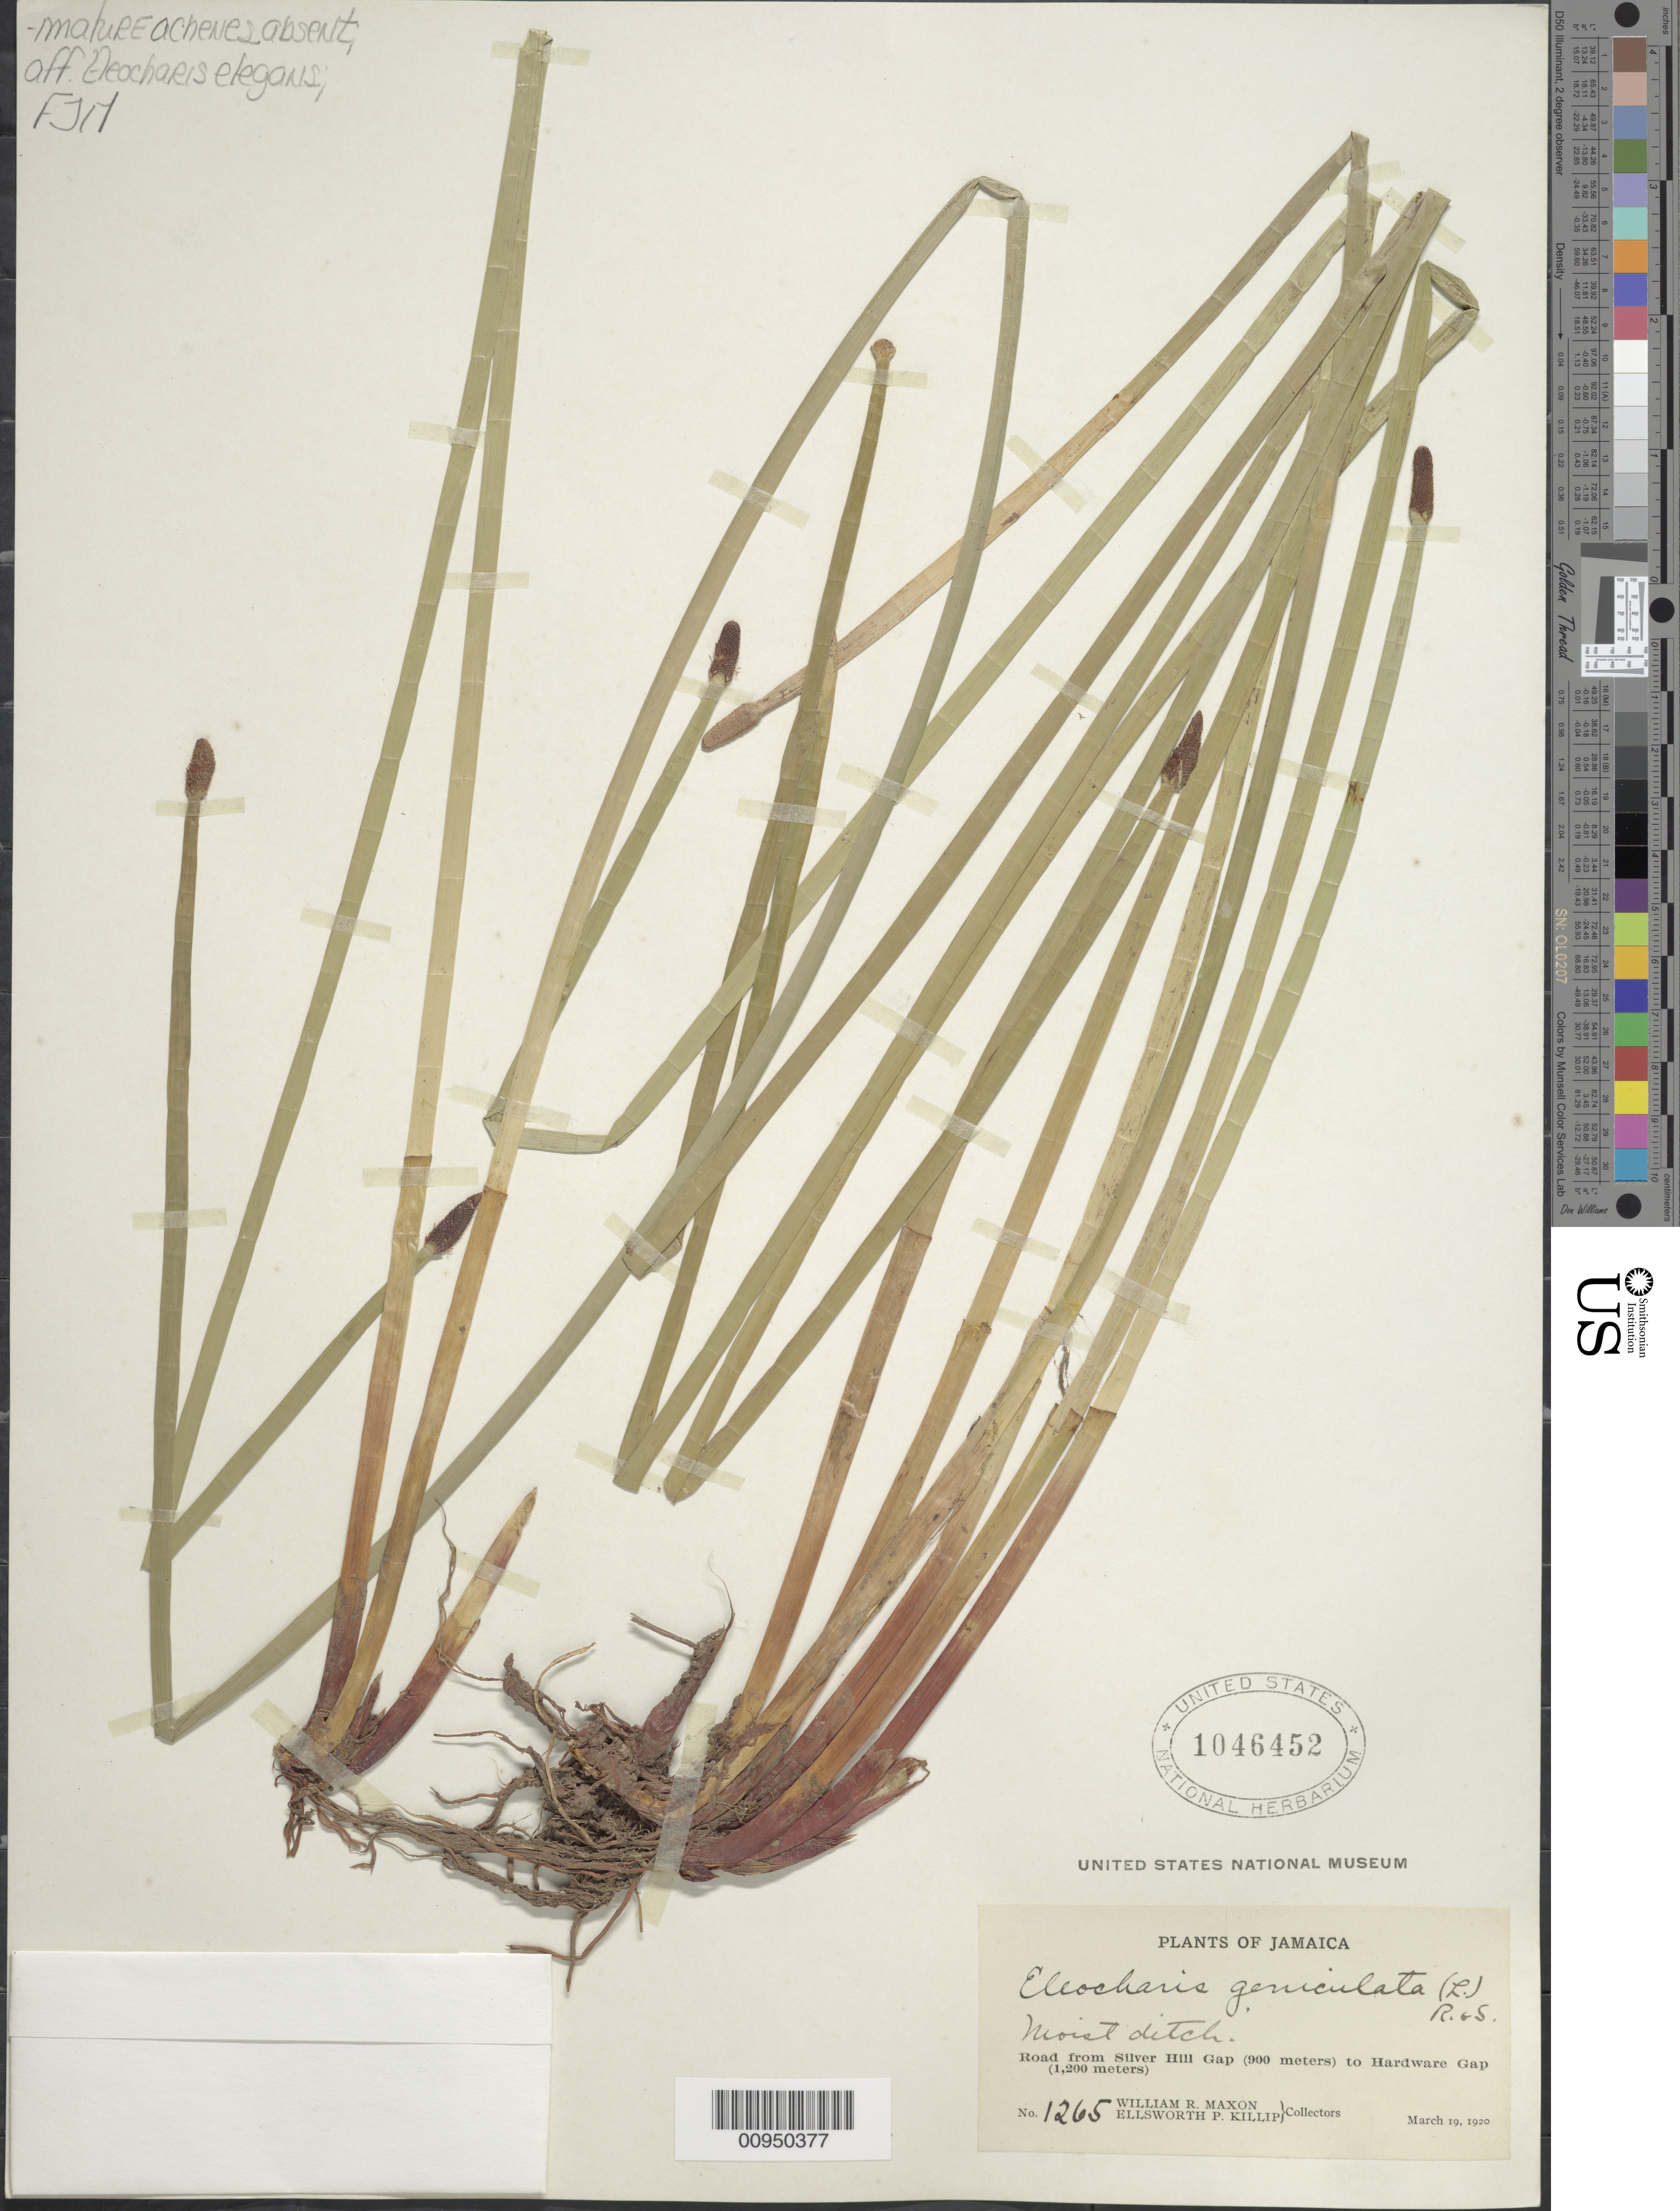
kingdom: Plantae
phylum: Tracheophyta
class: Liliopsida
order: Poales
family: Cyperaceae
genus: Eleocharis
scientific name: Eleocharis elegans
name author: (Kunth) Roem. & Schult.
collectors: W. R. Maxon & E. P. Killip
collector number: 1265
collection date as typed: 19 Mar 1920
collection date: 1920-03-19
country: Jamaica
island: Jamaica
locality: Road from Silver Hill Gap to Hardware Gap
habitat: Moist ditch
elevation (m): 900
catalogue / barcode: US 1046452